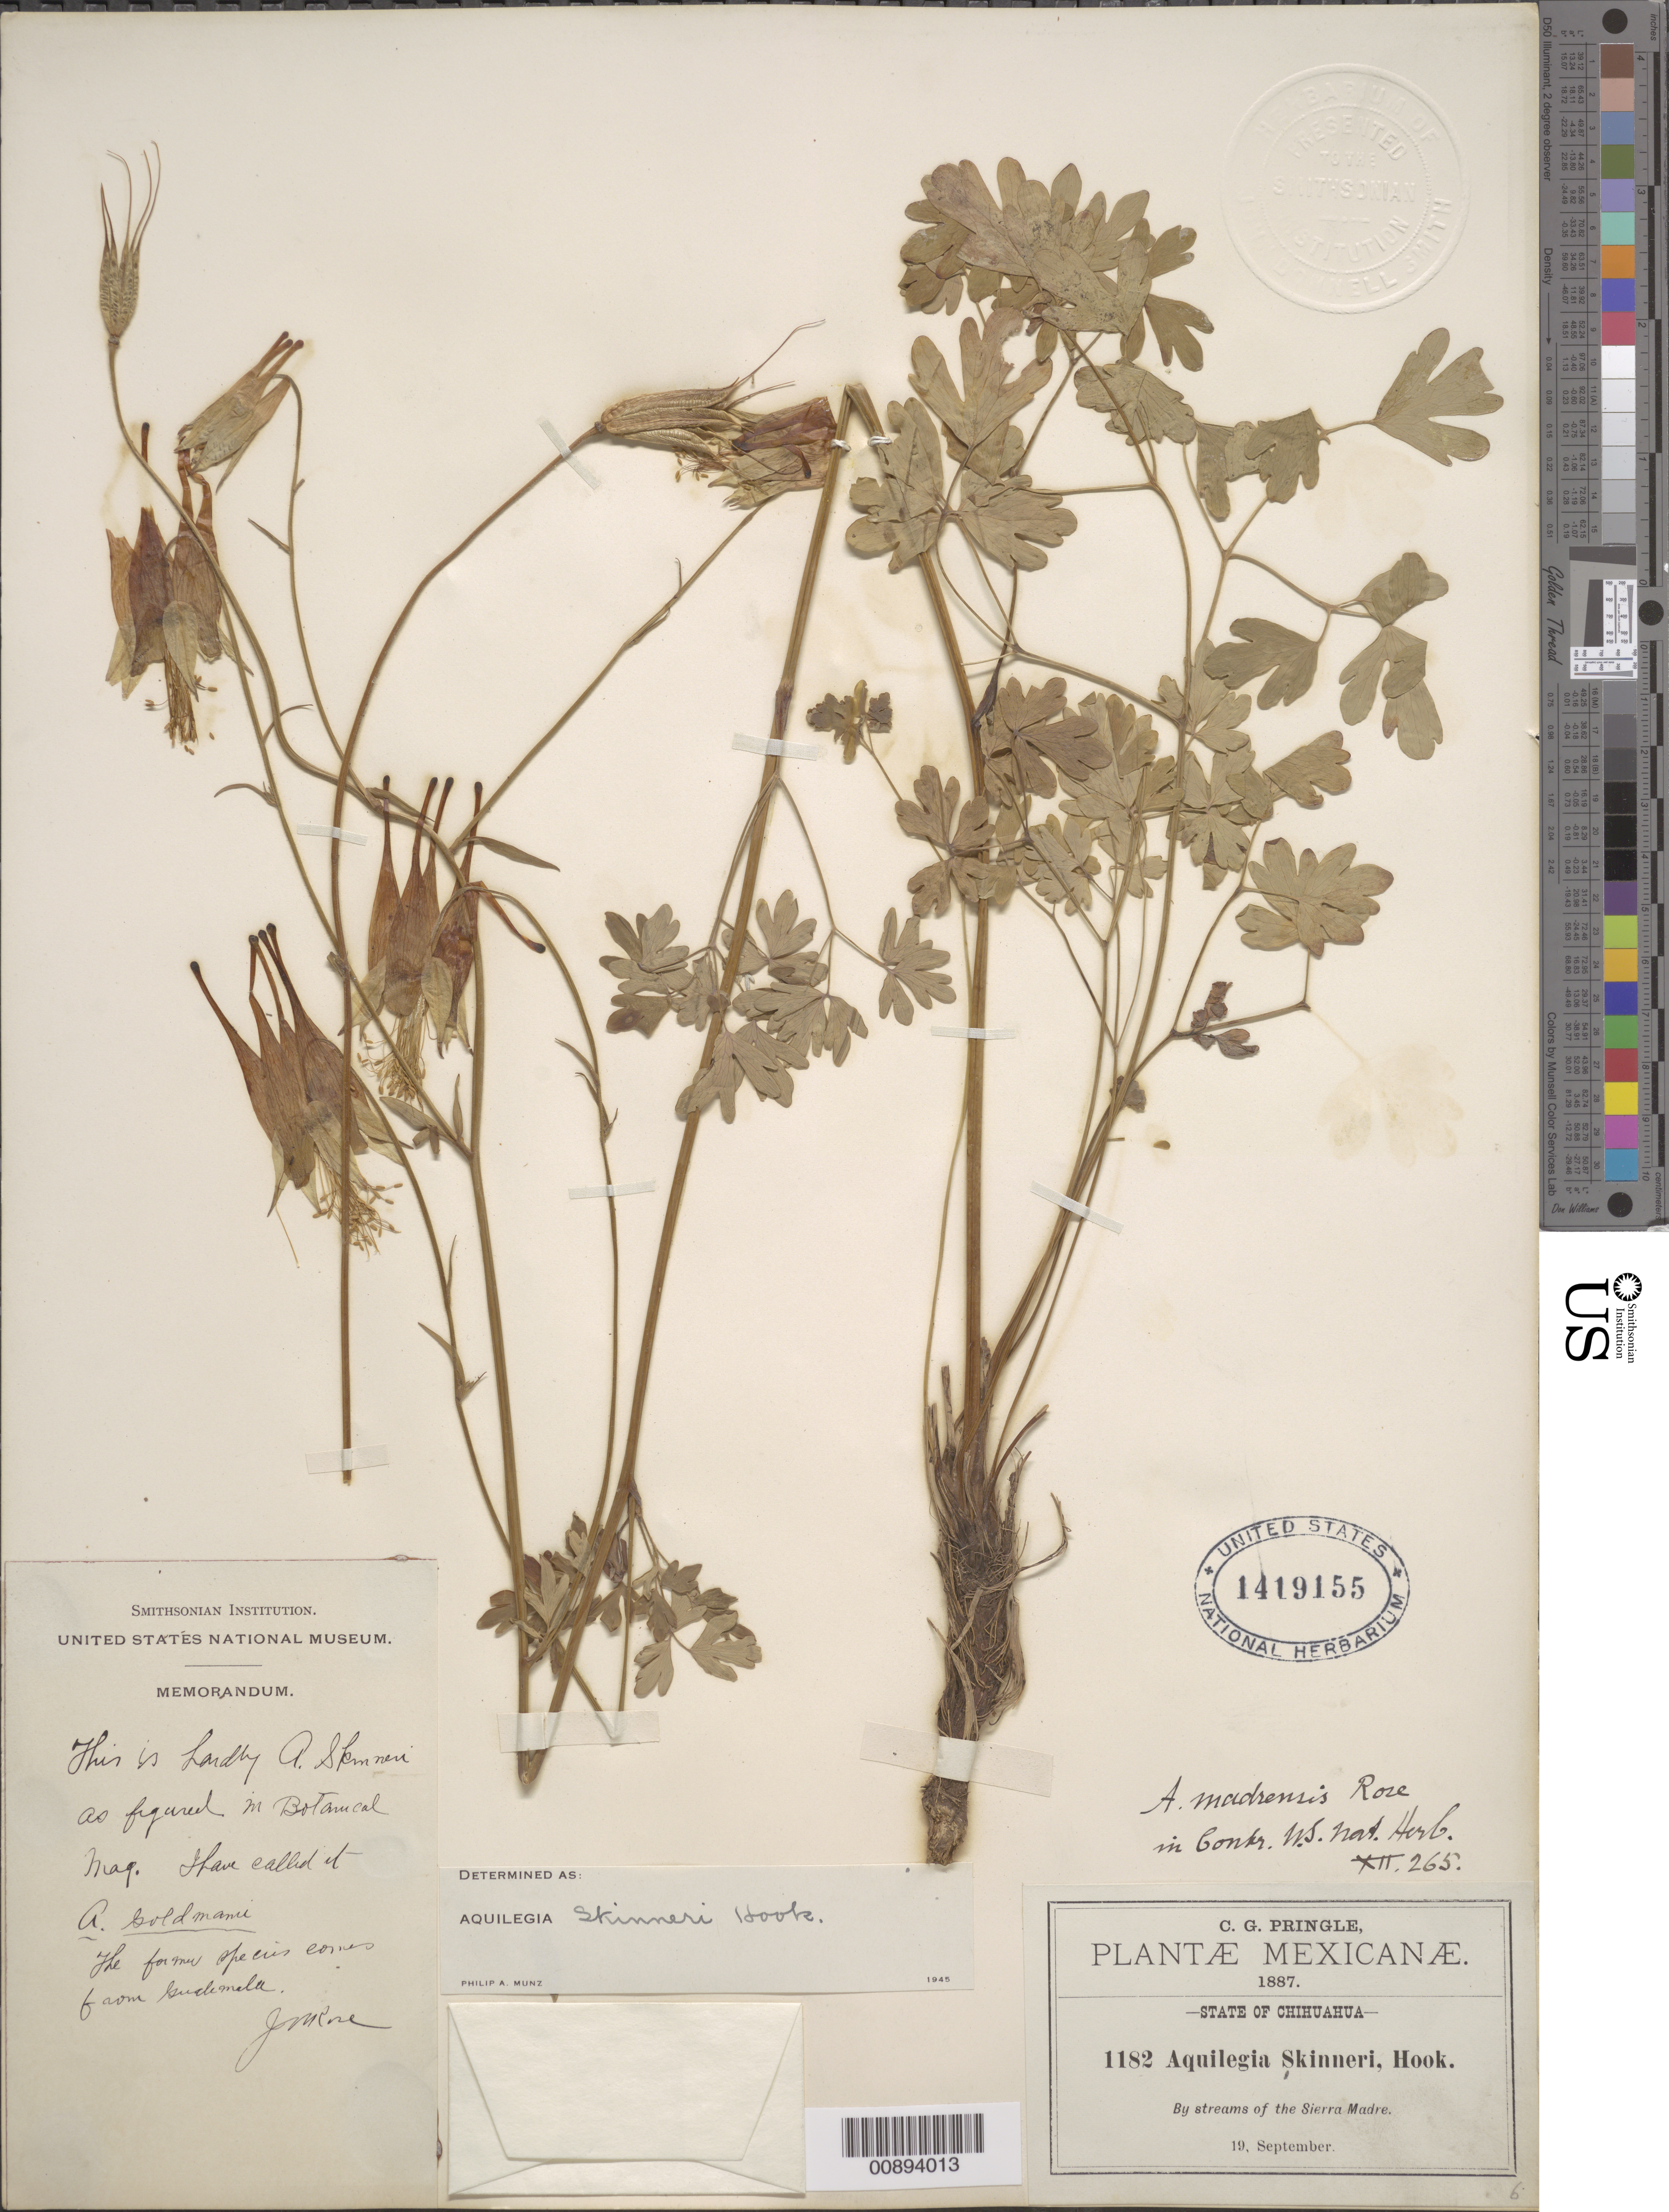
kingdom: Plantae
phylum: Tracheophyta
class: Magnoliopsida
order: Ranunculales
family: Ranunculaceae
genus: Aquilegia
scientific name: Aquilegia skinneri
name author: Hook. f.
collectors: C. G. Pringle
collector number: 1182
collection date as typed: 19 Sep 1887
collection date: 1887-09-19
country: Mexico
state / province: Chihuahua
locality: Sierra Madre, Chihuahua.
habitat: By streams.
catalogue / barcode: US 1419155